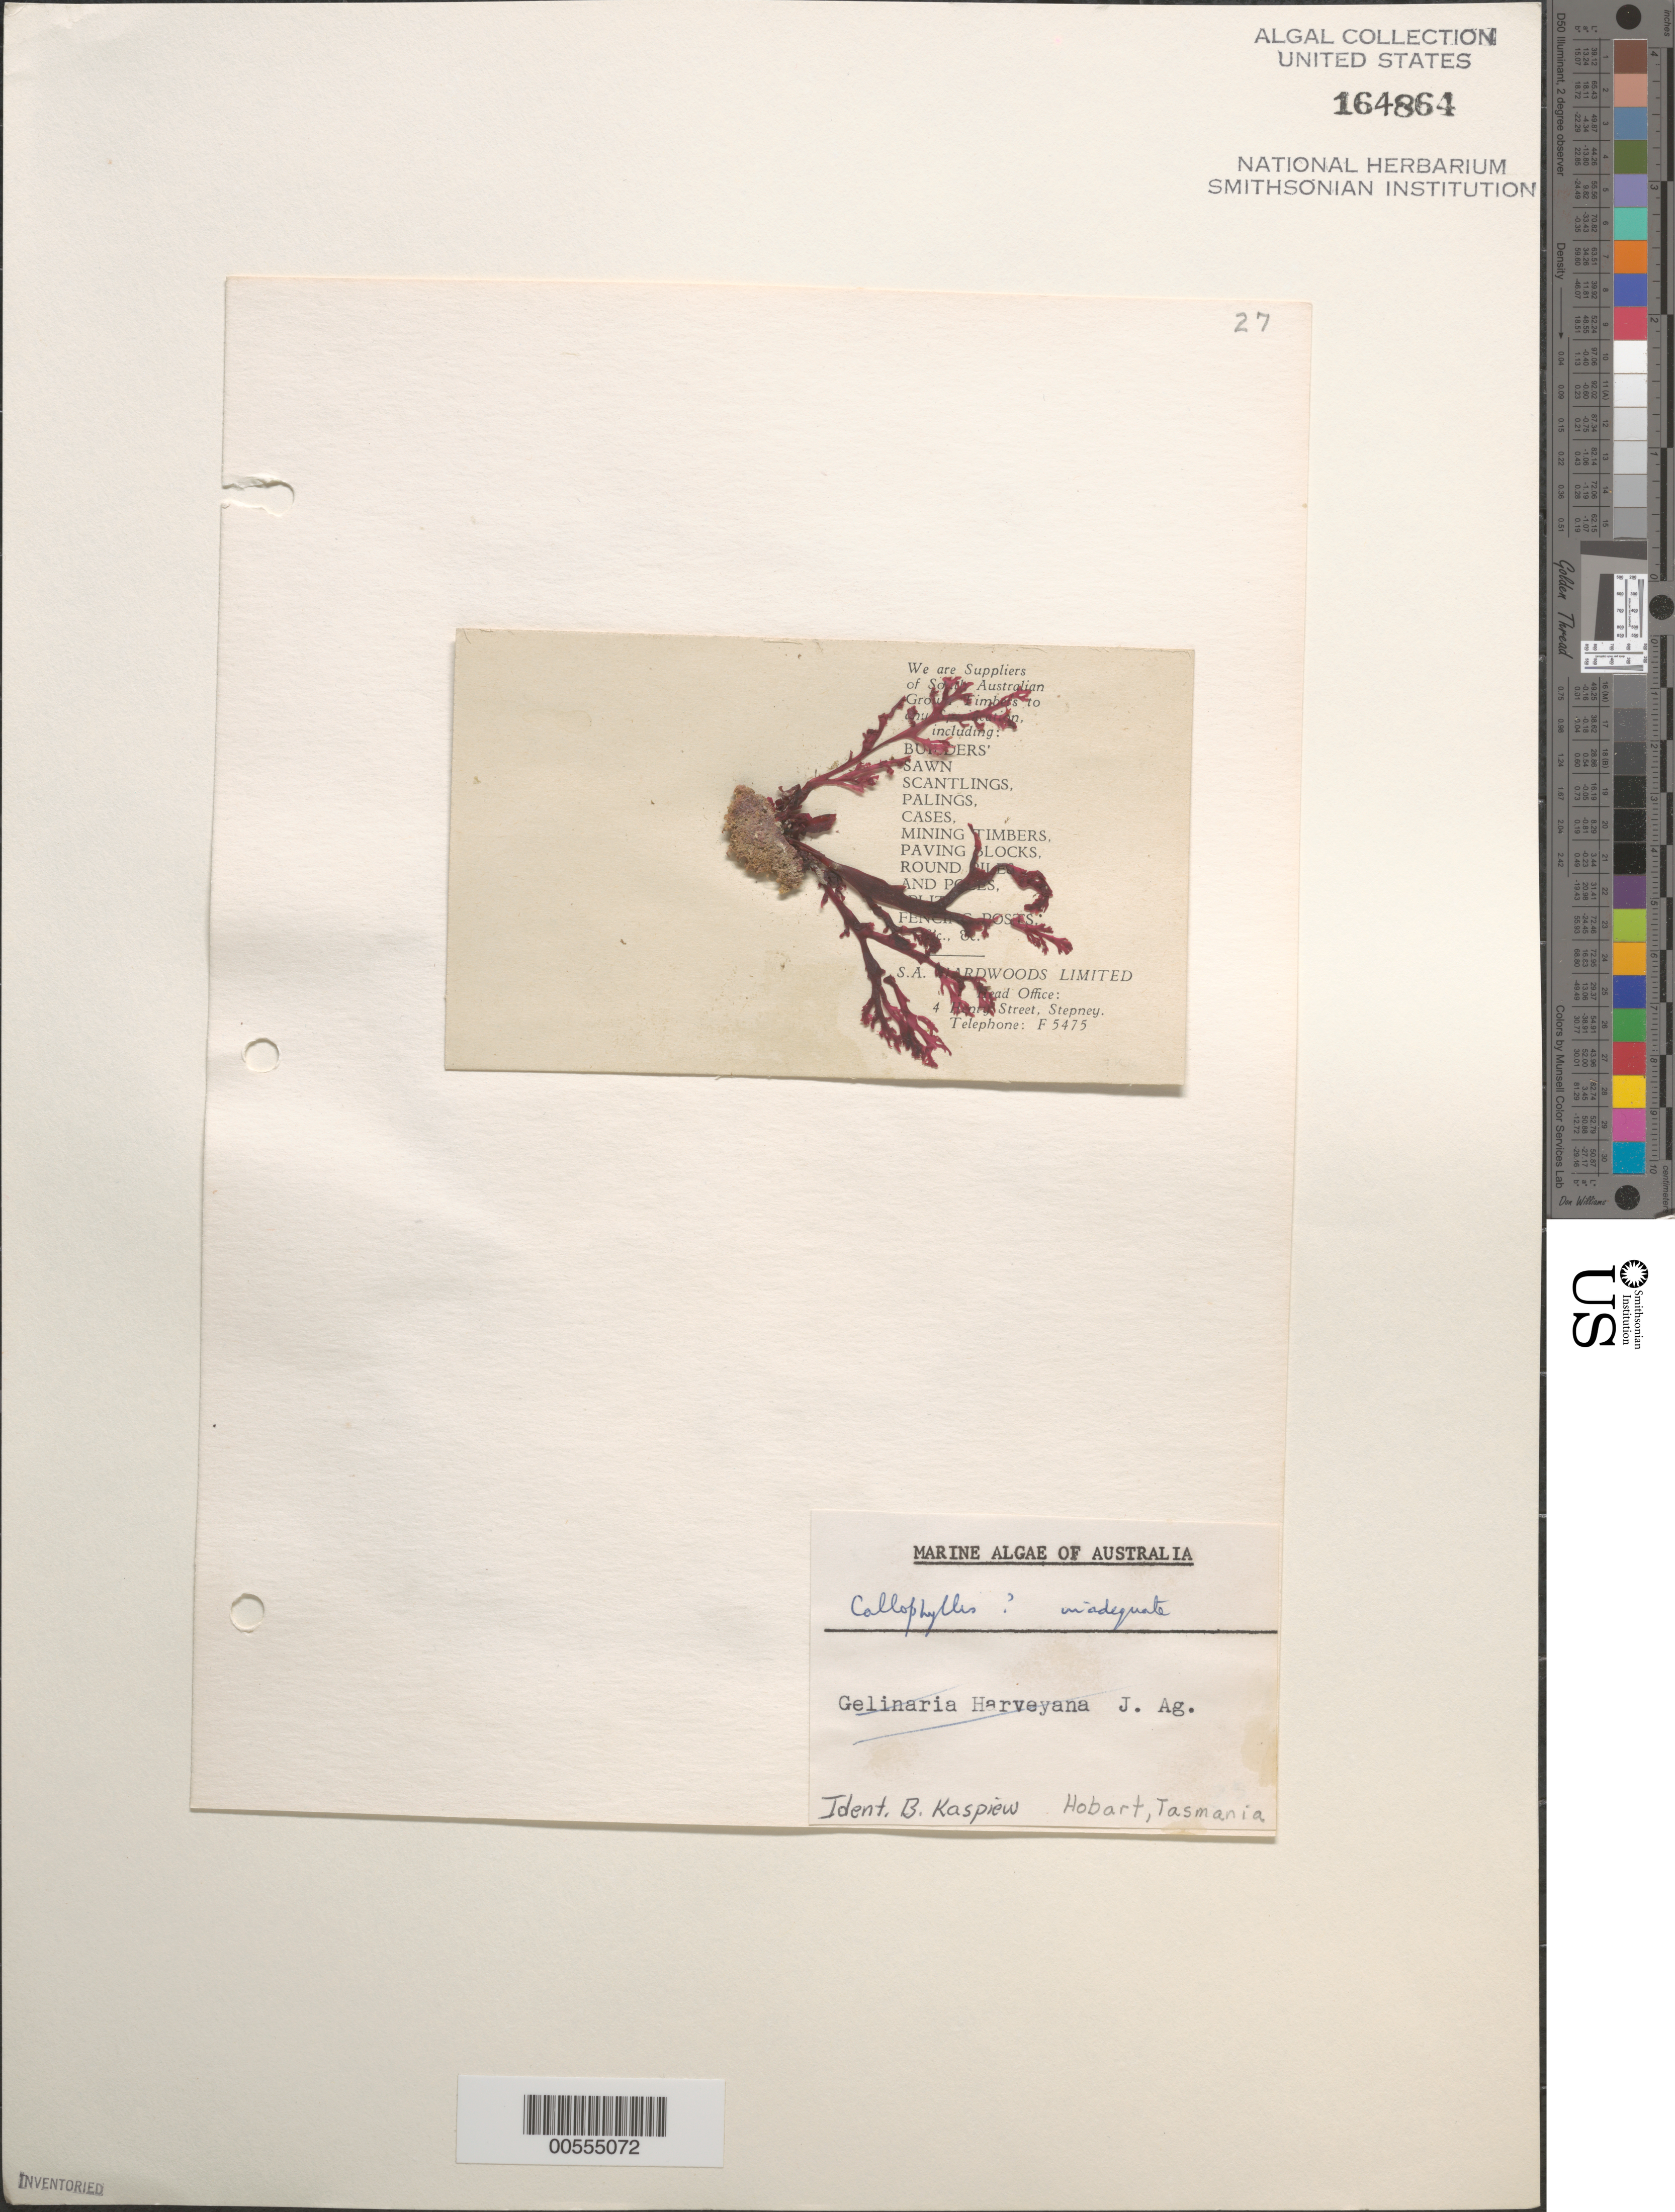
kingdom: Plantae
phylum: Rhodophyta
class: Florideophyceae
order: Gigartinales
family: Kallymeniaceae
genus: Callophyllis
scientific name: Callophyllis sp.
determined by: Kaspiew, B.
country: Australia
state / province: Tasmania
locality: Hobart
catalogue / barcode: US 164864